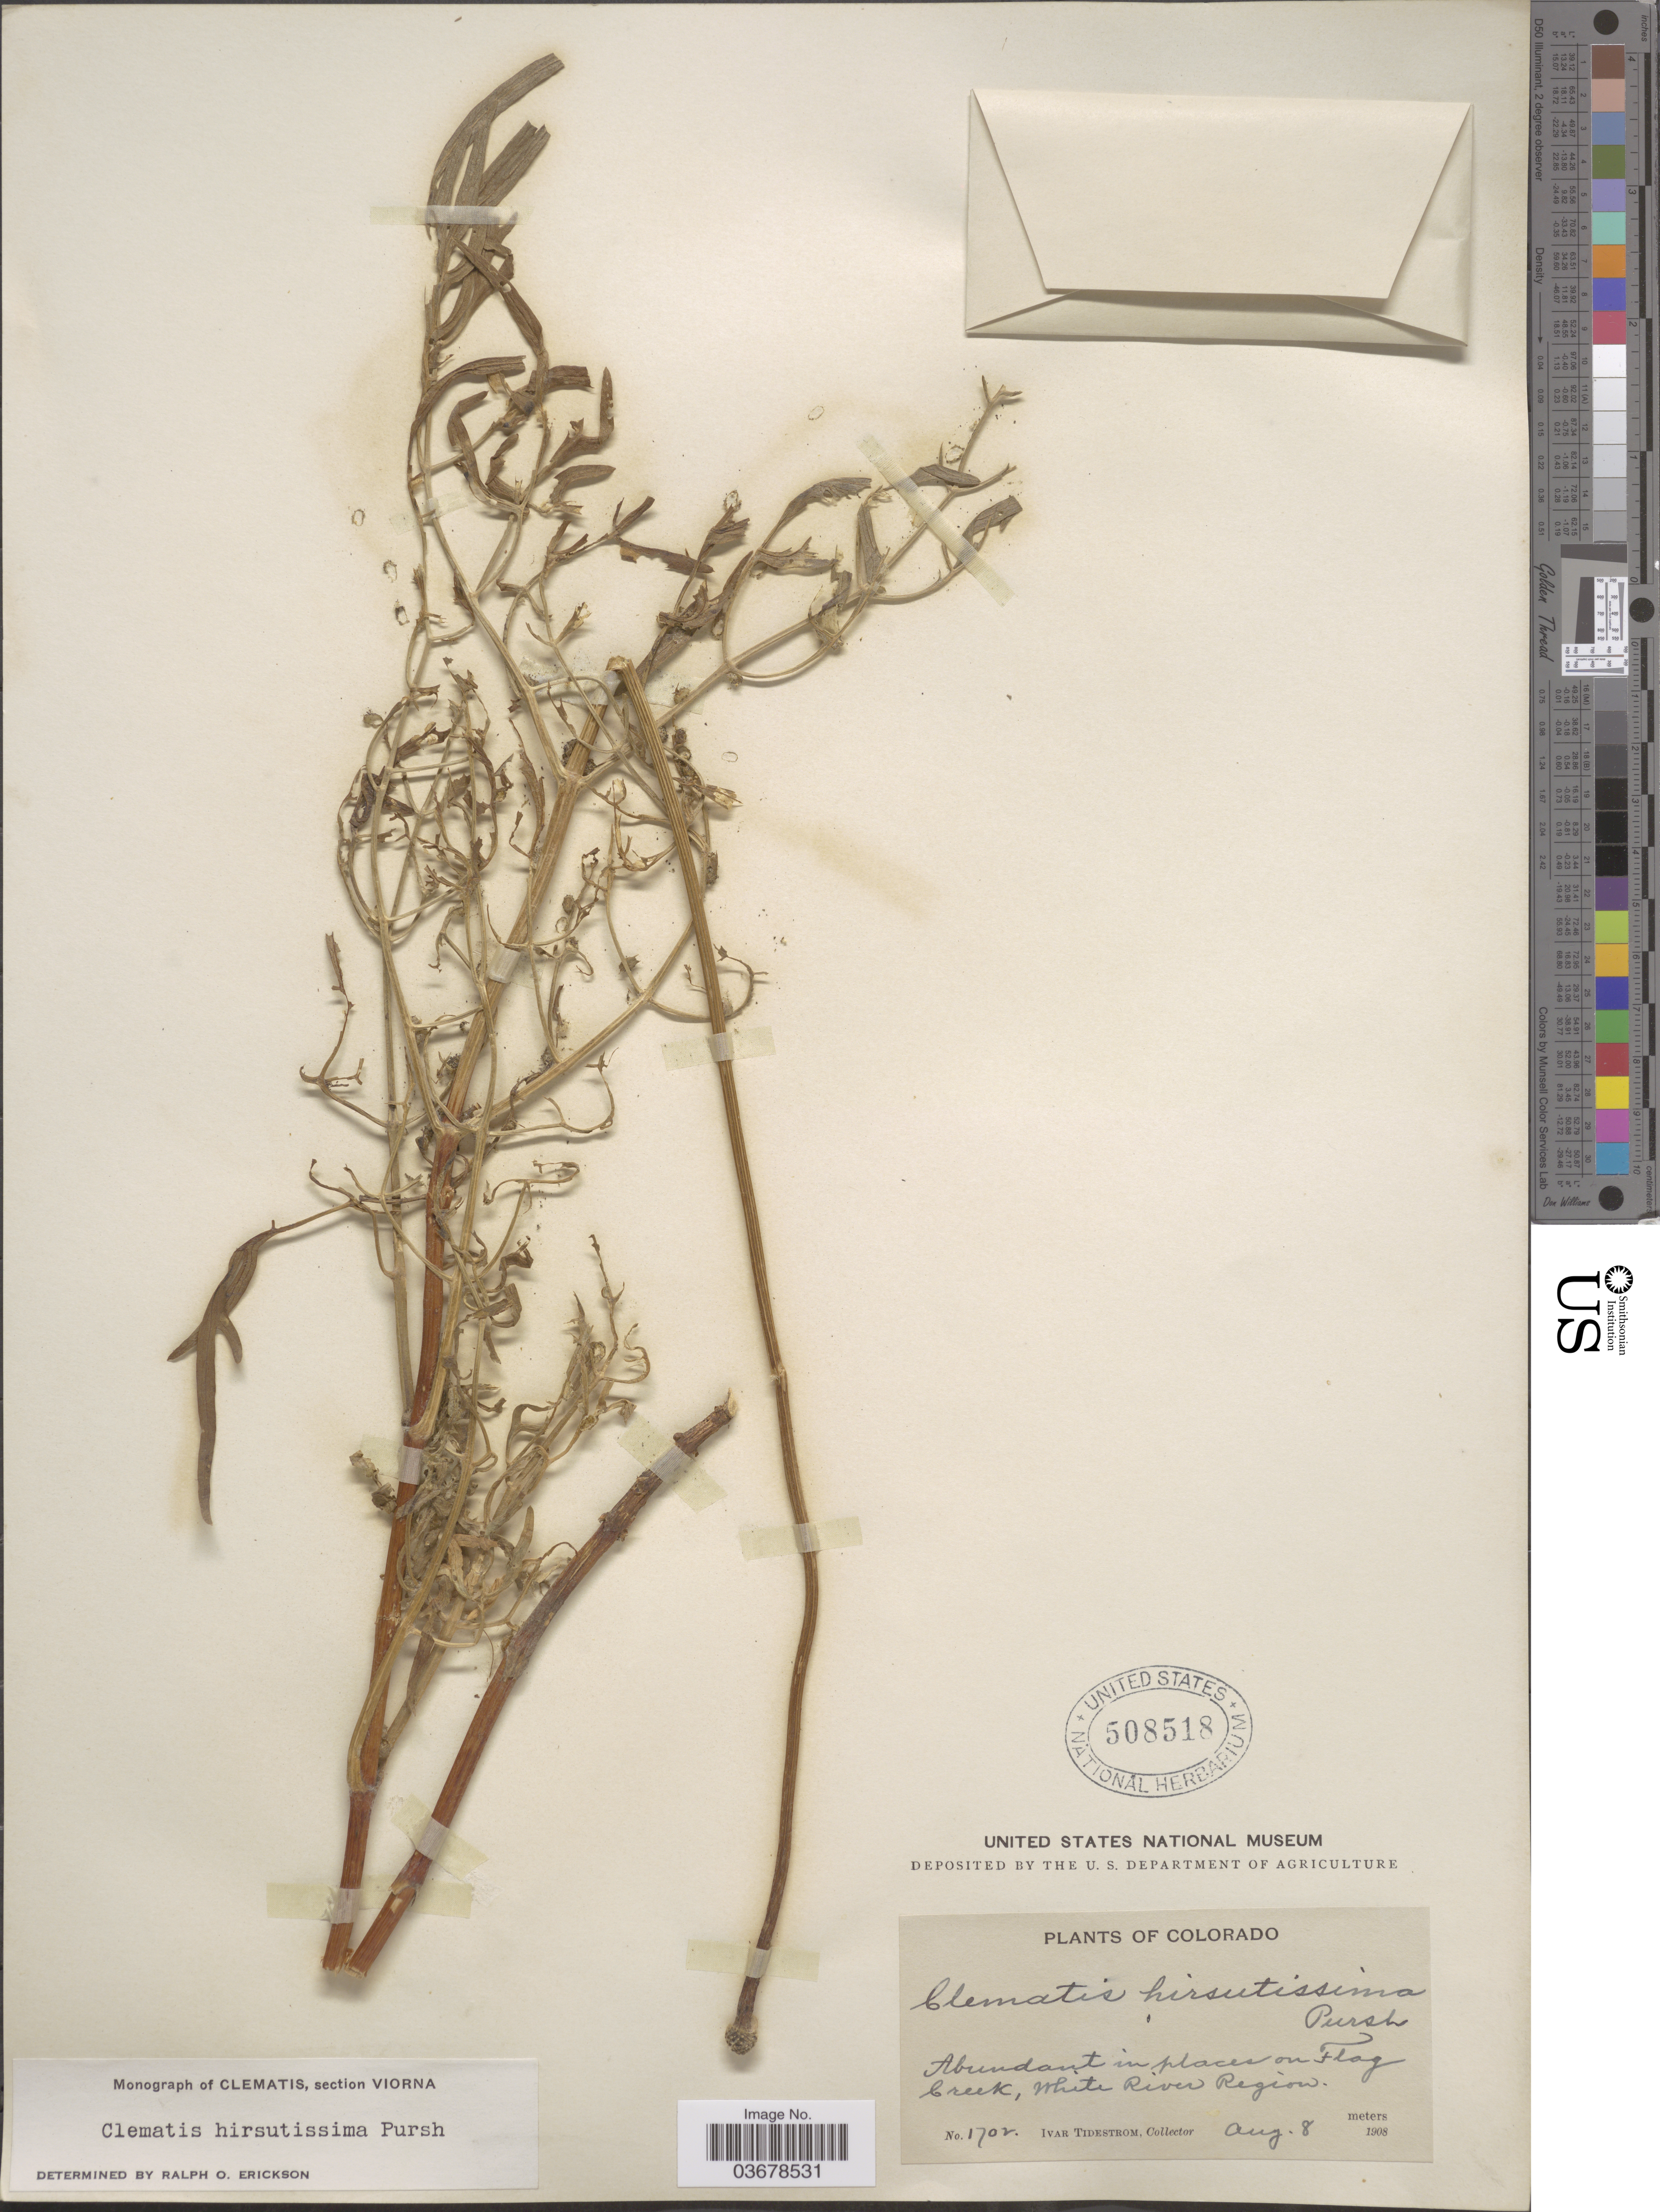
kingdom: Plantae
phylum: Tracheophyta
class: Magnoliopsida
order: Ranunculales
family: Ranunculaceae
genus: Clematis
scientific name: Clematis viorna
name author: L.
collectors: I. F. Tidestrom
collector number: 1702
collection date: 1908-08-08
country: United States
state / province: Colorado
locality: Abundant in places on Flag Creek, White River Region.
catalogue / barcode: US 508518